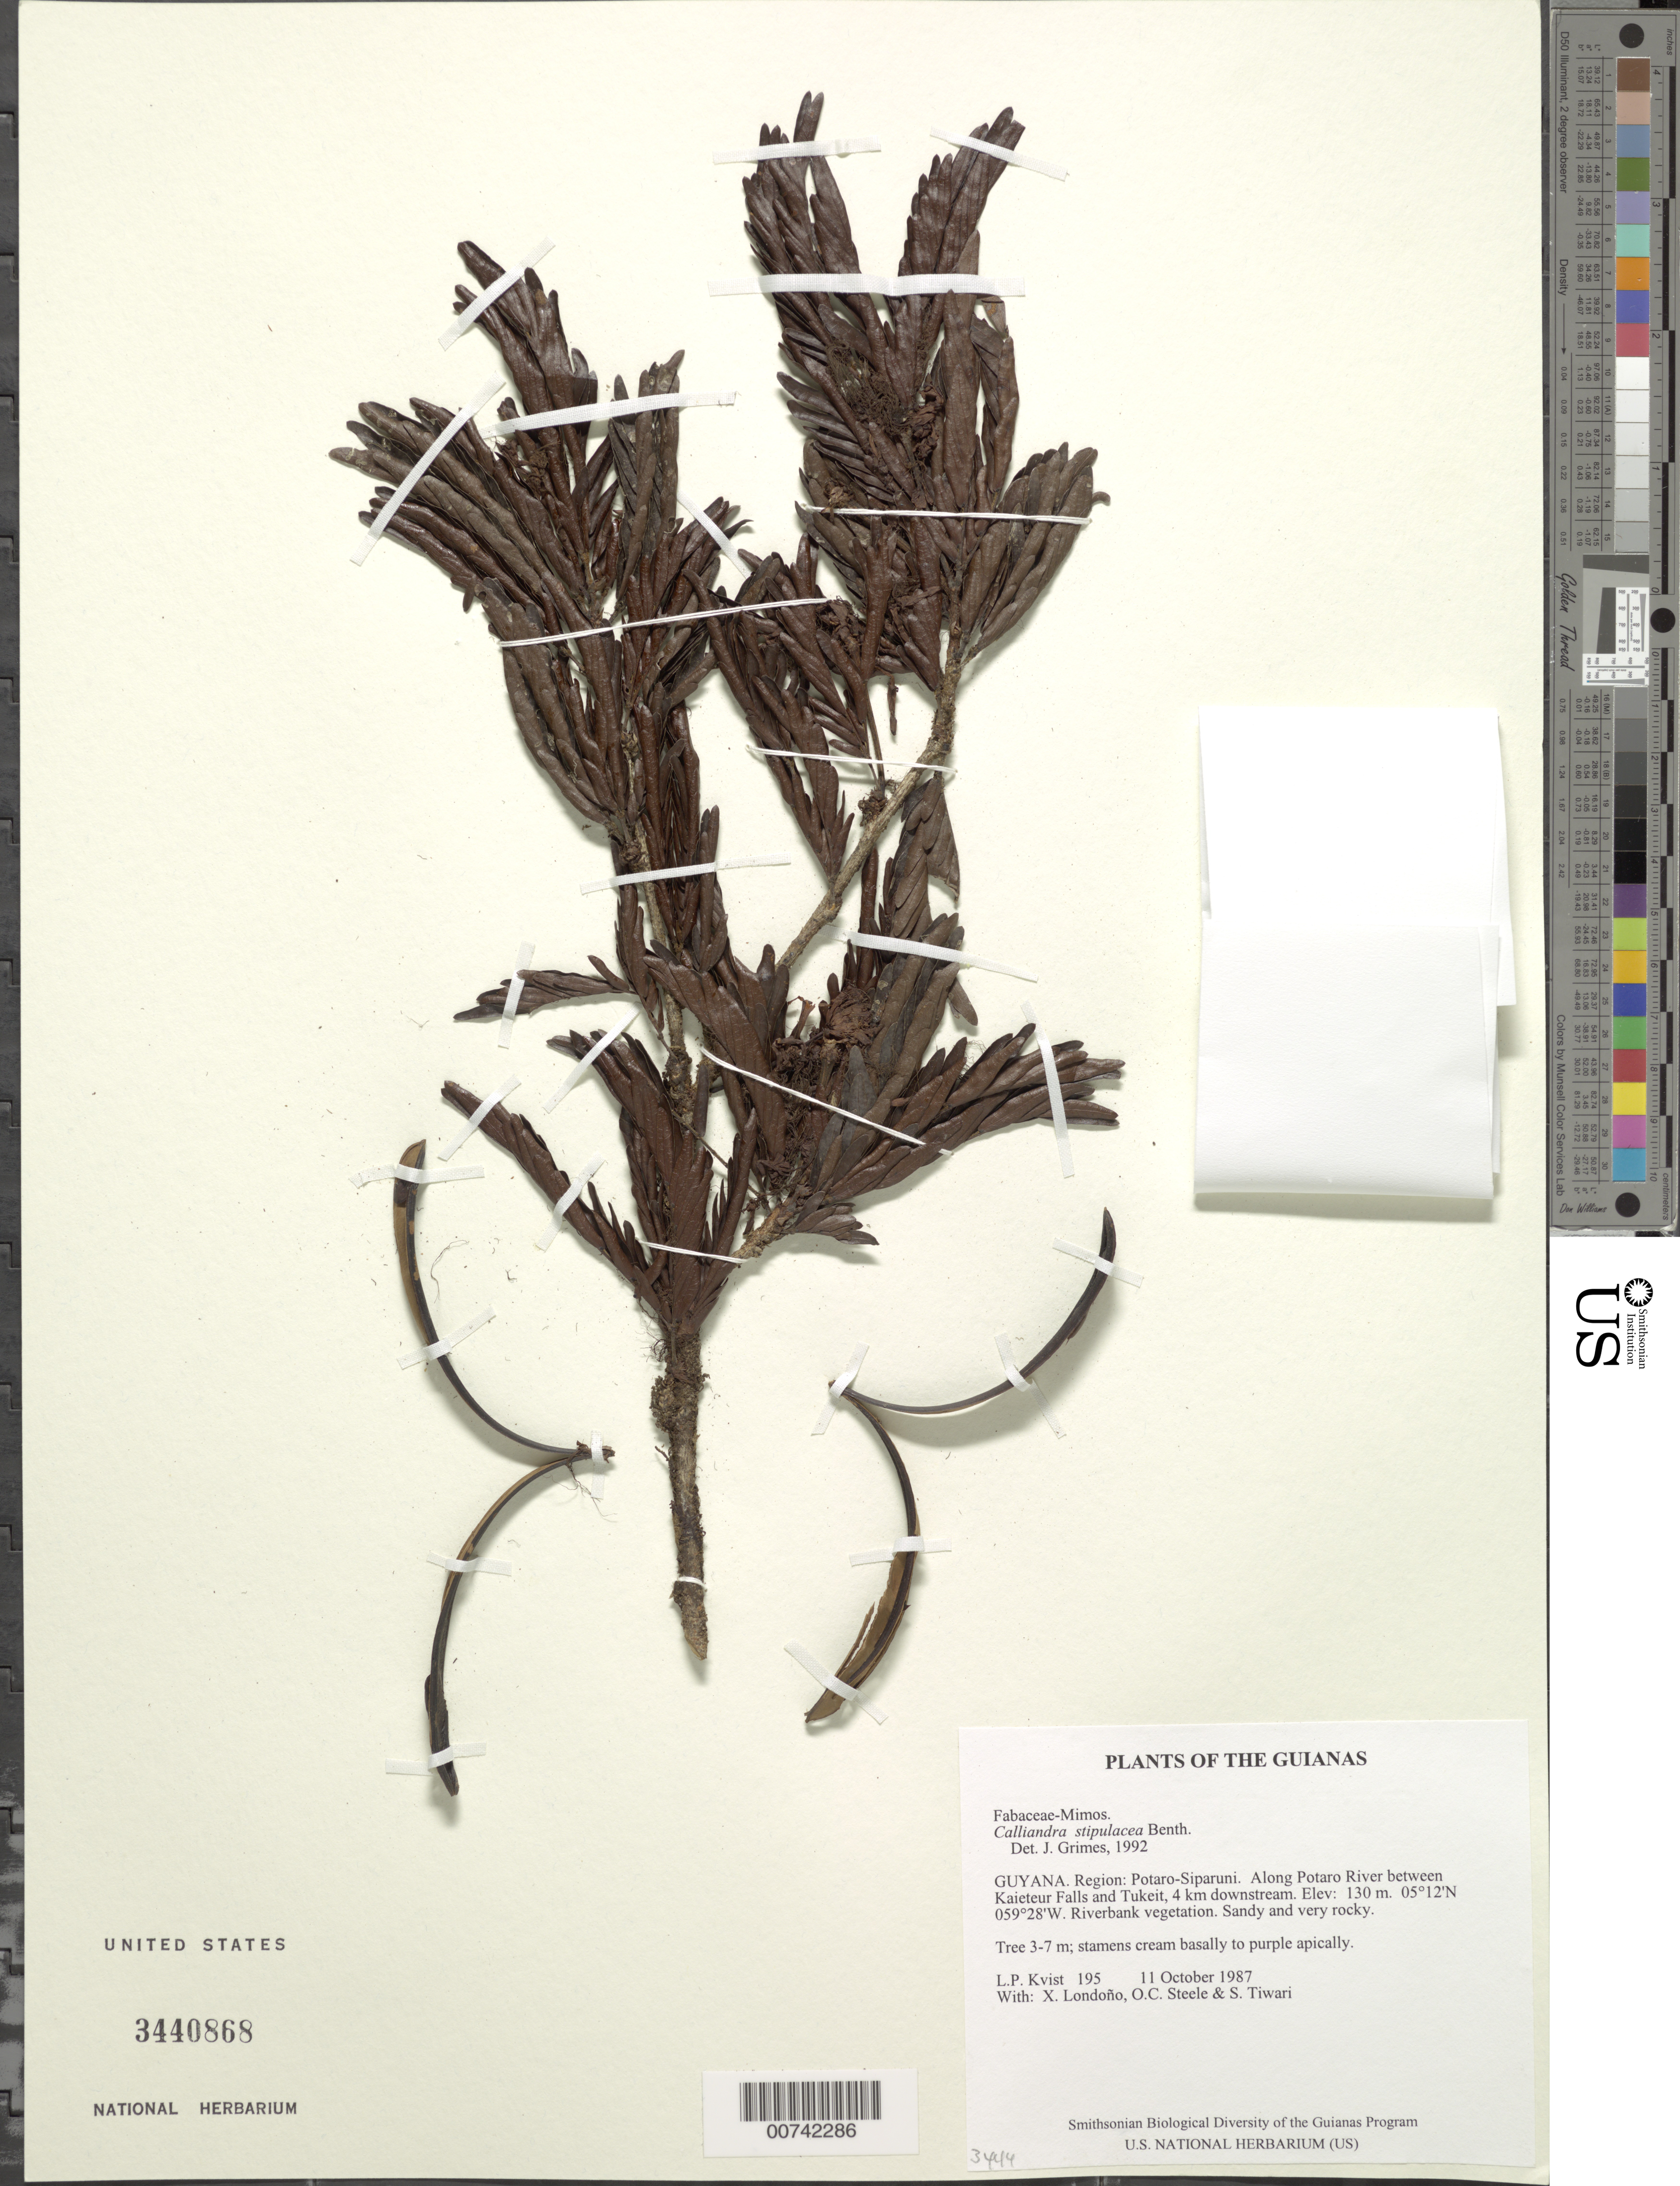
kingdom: Plantae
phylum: Tracheophyta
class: Magnoliopsida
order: Fabales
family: Fabaceae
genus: Calliandra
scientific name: Calliandra stipulacea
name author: Benth.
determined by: Grimes, J.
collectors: L. P. Kvist, X. Londoño, O. C. Steele & S. Tiwari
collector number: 195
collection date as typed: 11 October 1987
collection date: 1987-10-11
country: Guyana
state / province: Potaro-Siparuni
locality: Along Potaro River between Kaieteur Falls and Tukeit, 4 km downstream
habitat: Riverbank vegetation. Sandy and very rocky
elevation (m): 130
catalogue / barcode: US 3440868